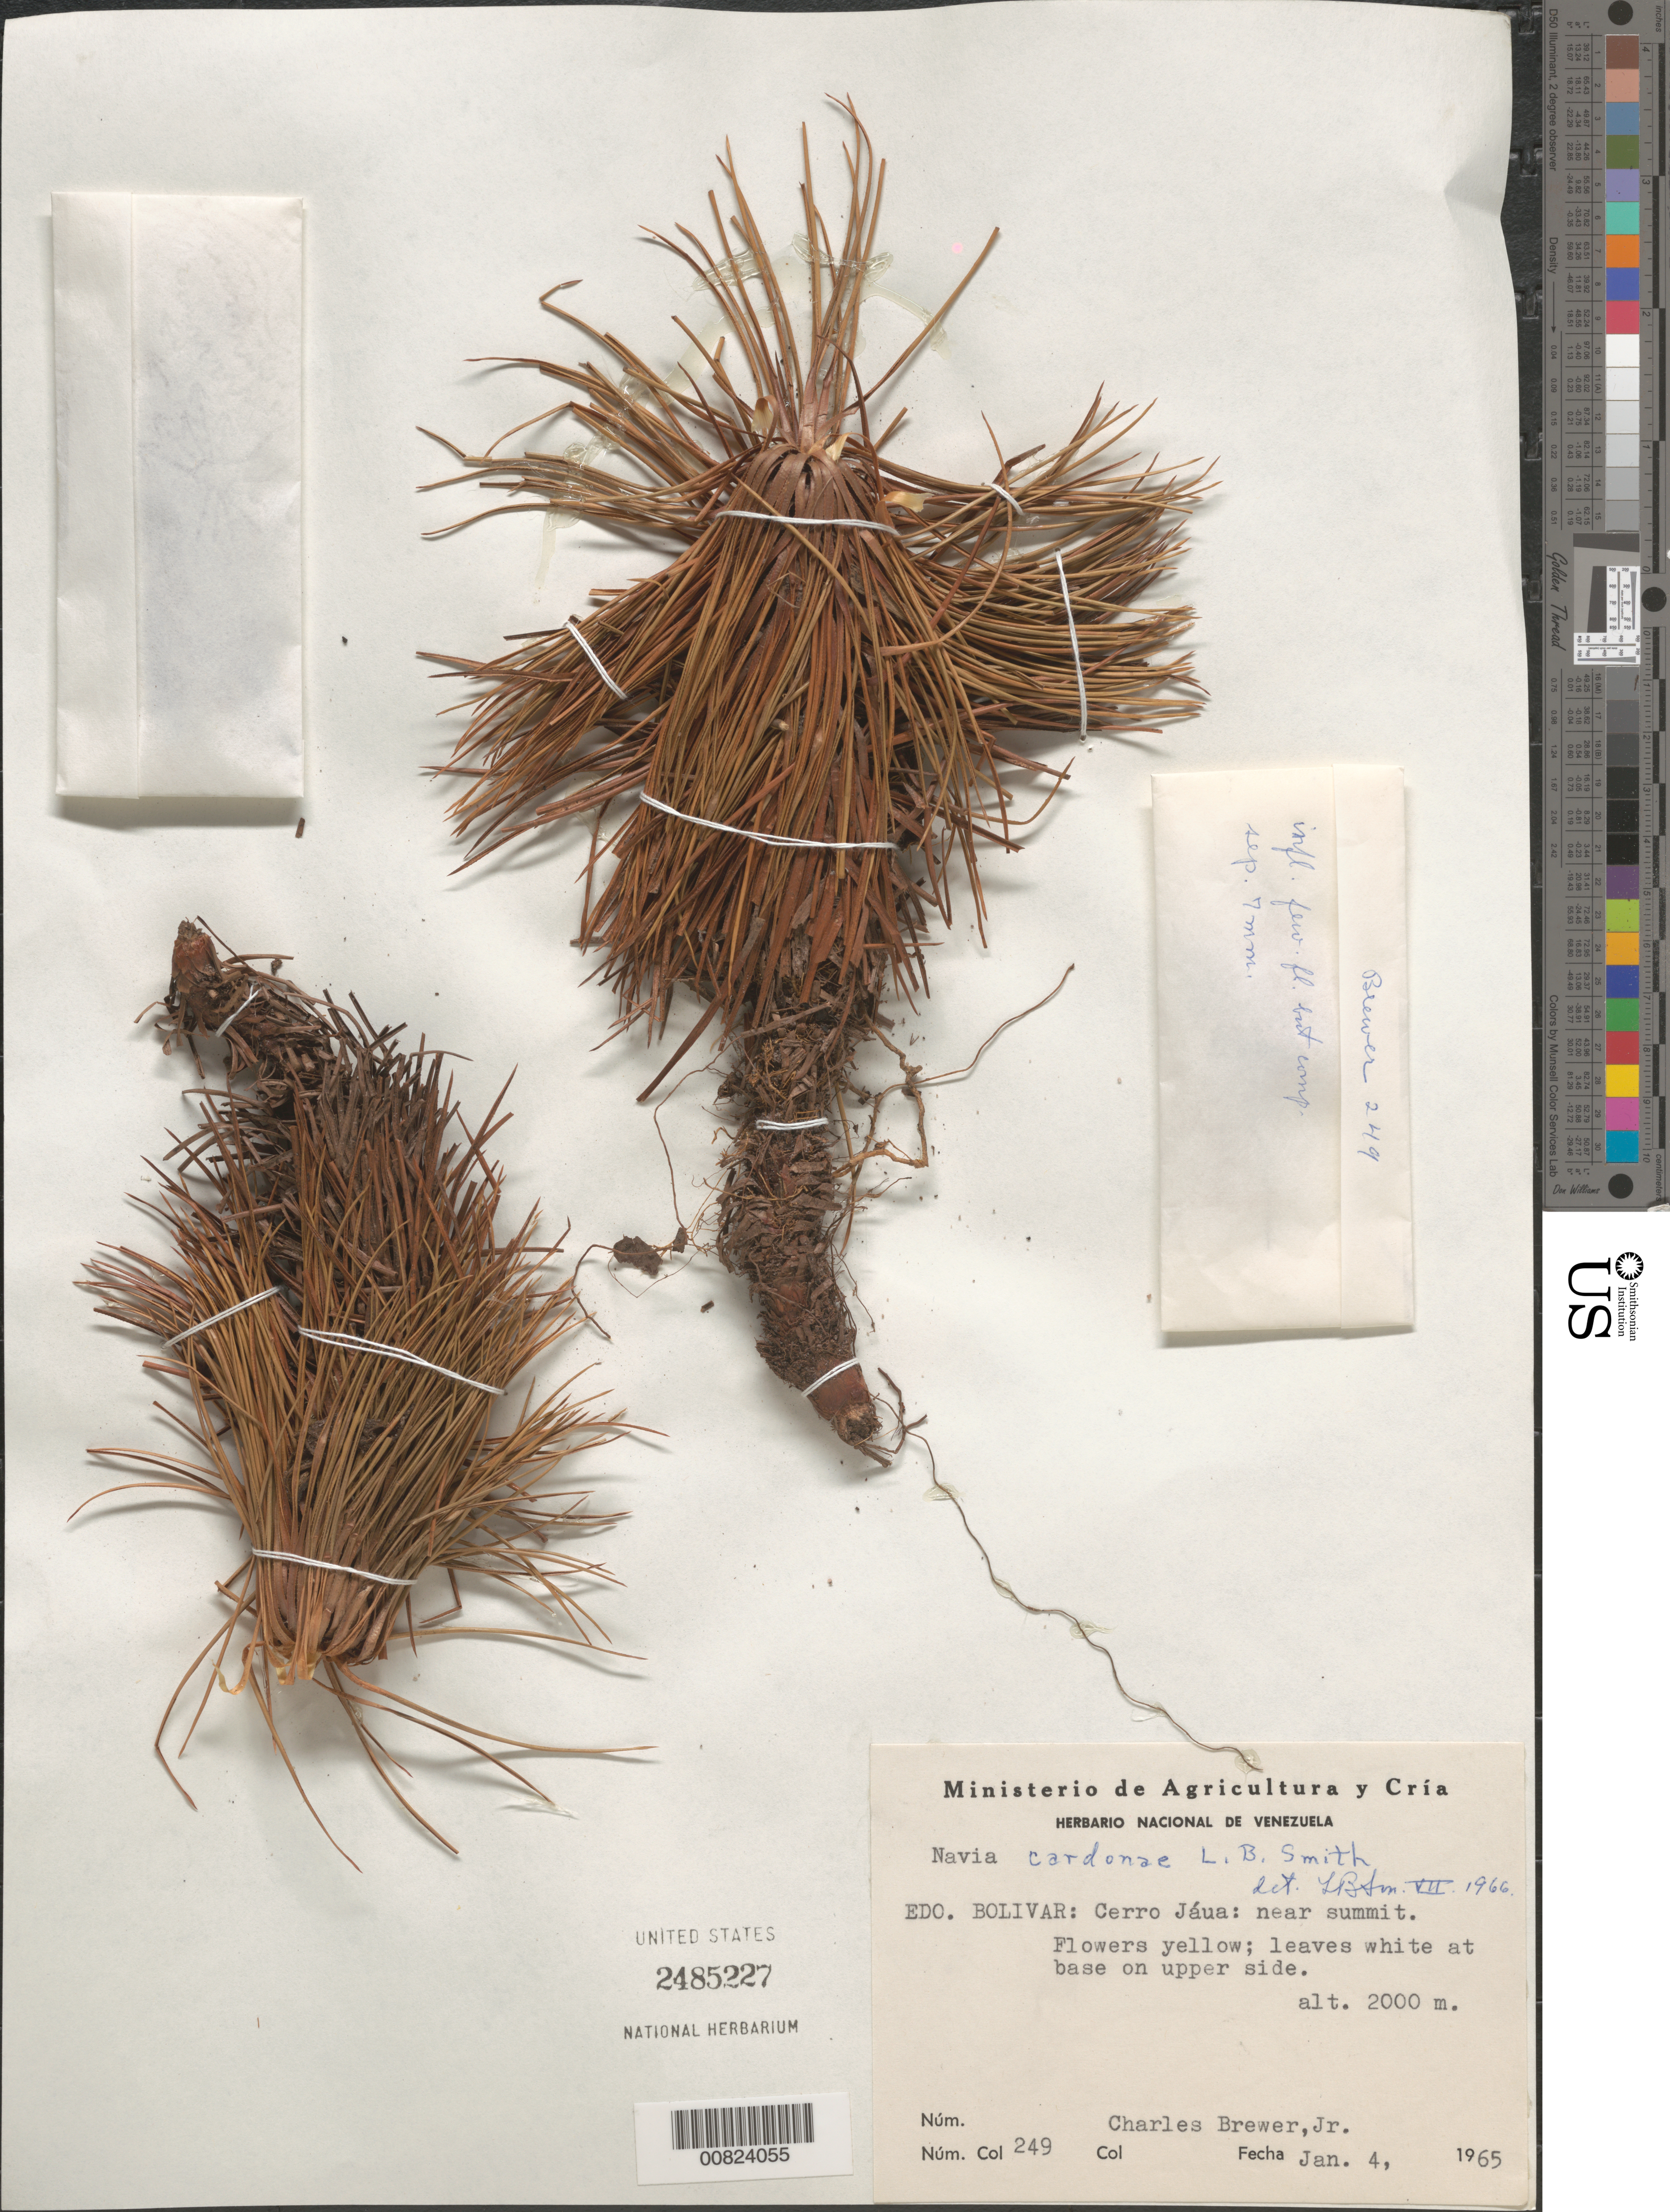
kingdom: Plantae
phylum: Tracheophyta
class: Liliopsida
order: Poales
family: Bromeliaceae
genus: Navia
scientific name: Navia cardonae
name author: L.B. Sm.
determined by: Smith, Lyman B., (US), NMNH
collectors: C. Brewer-Carias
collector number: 249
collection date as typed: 4-Jan-65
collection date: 1965-01-04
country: Venezuela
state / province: Bolívar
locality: Cerro Jáua, near summit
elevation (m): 2000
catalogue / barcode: US 2485227